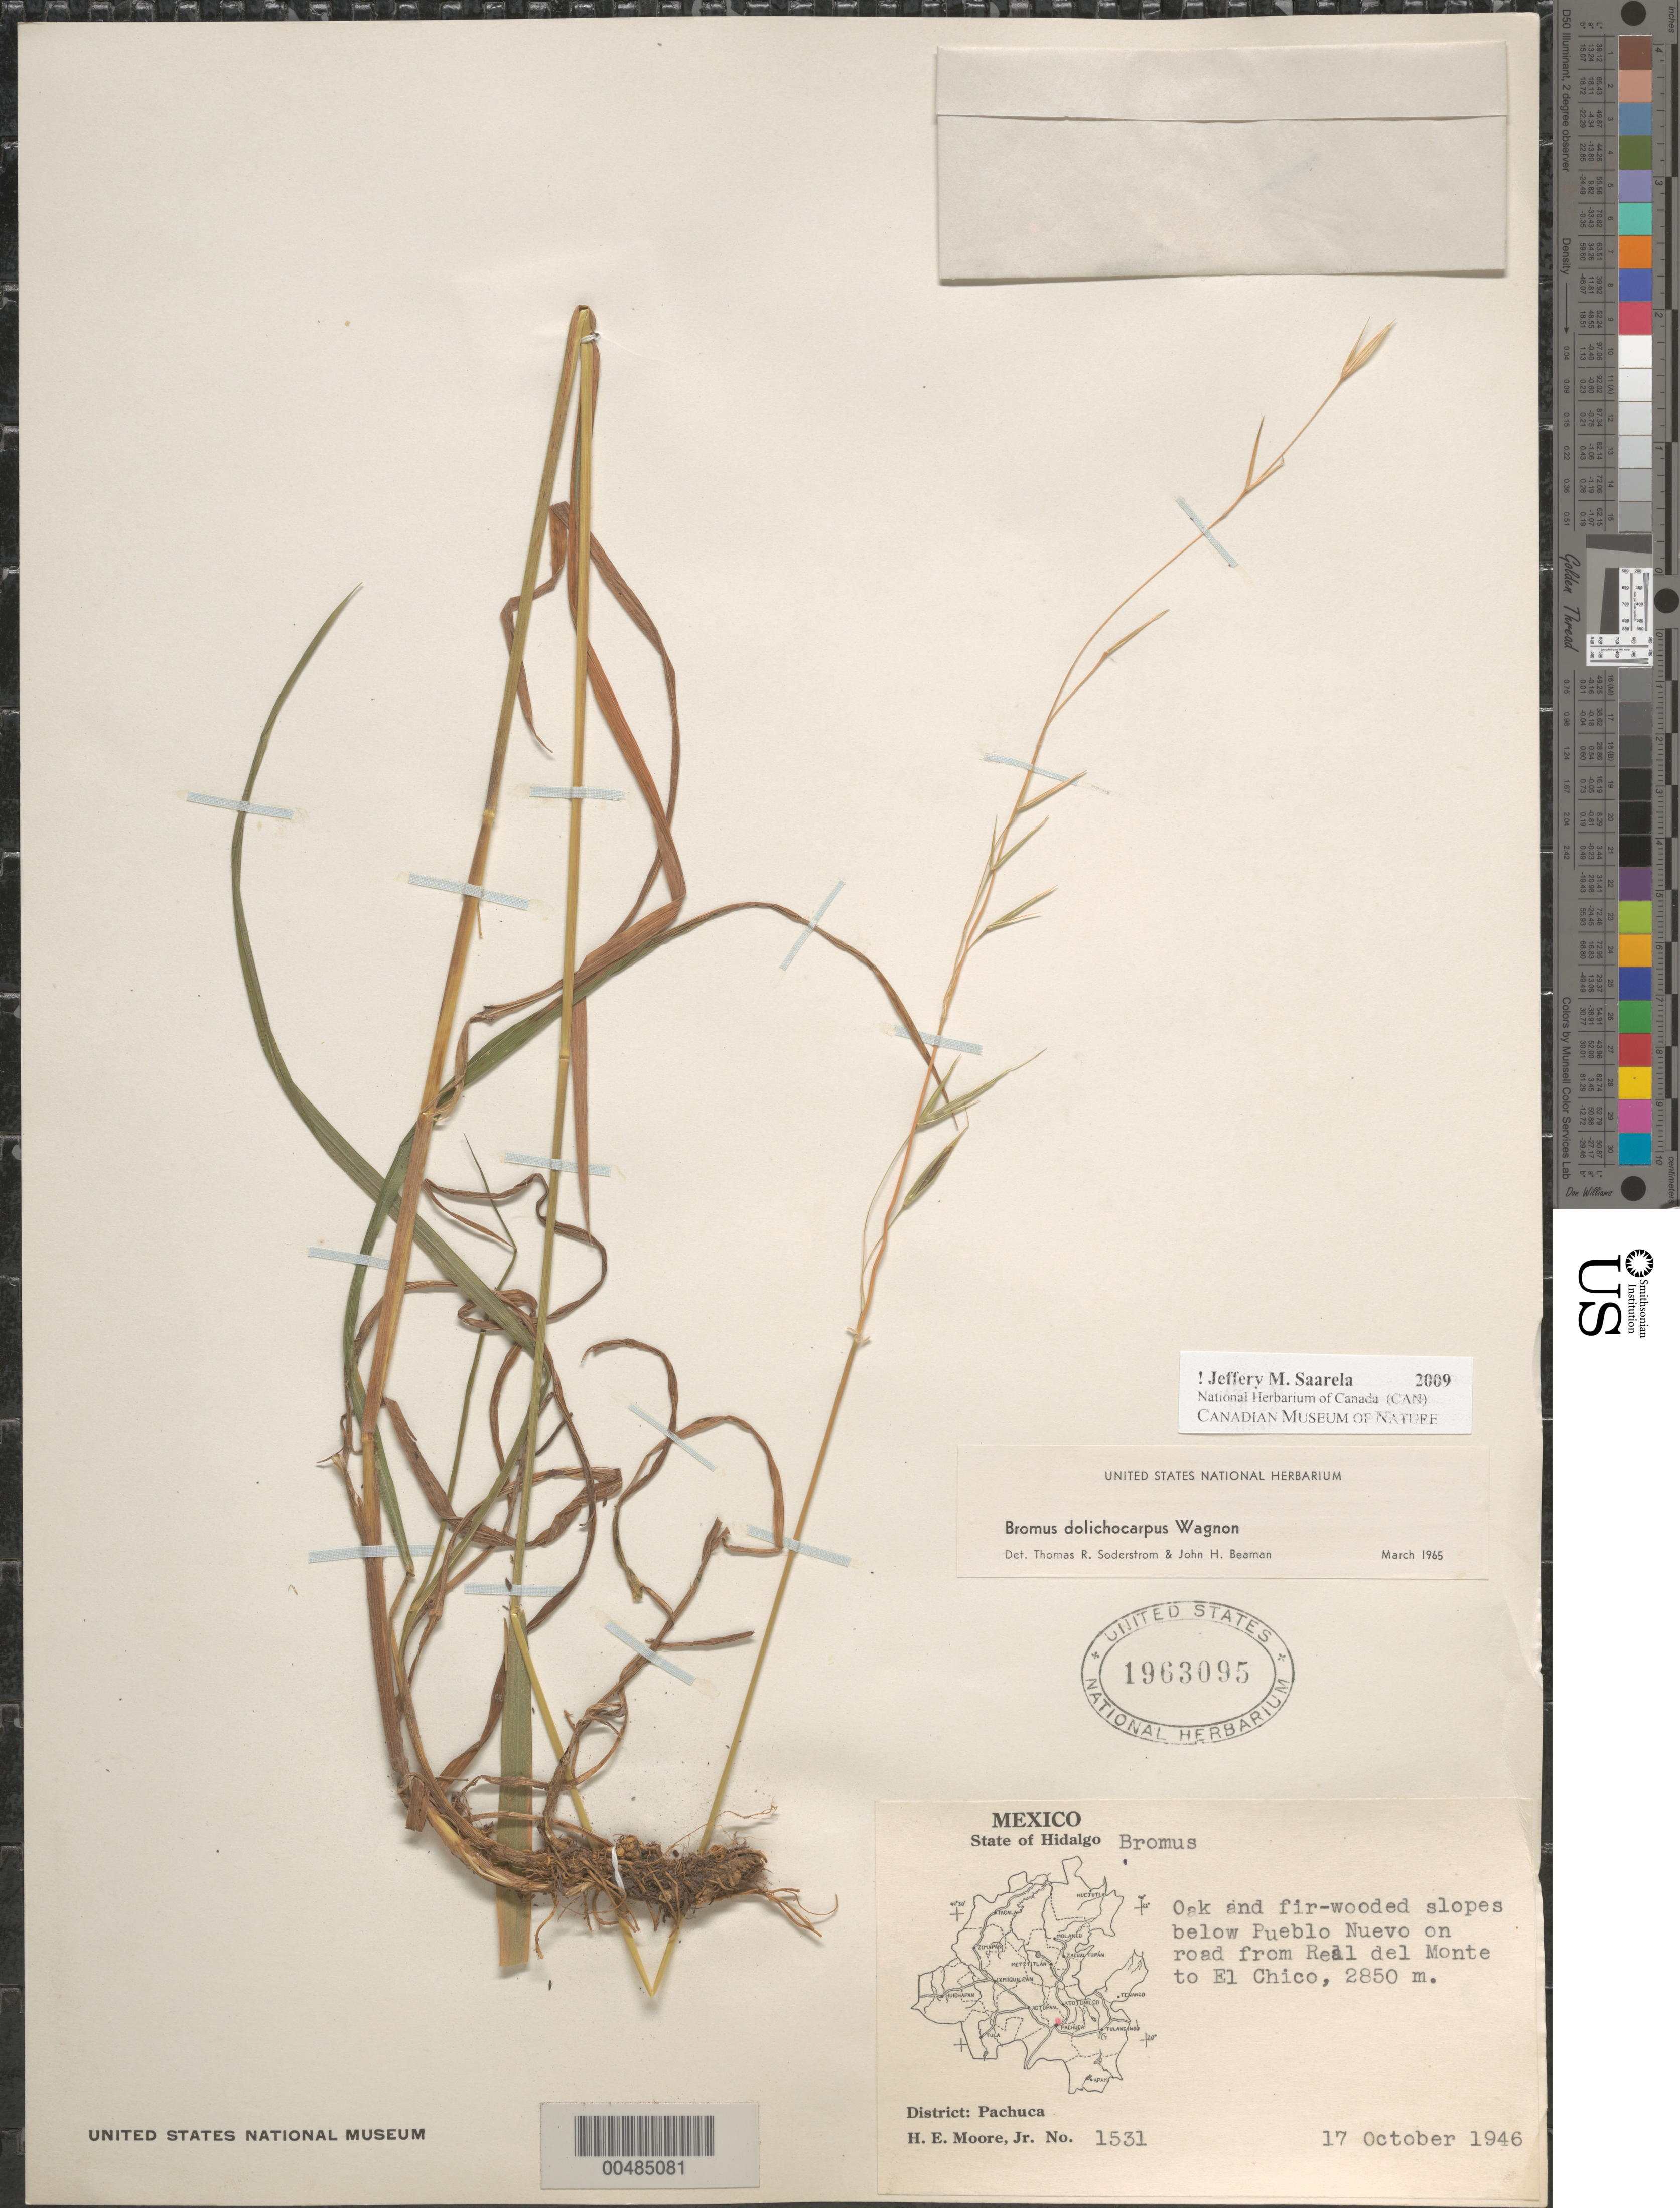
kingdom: Plantae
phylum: Tracheophyta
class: Liliopsida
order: Poales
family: Poaceae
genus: Bromus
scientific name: Bromus dolichocarpus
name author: Wagnon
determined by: Soderstrom, T. R.; Beaman, J. H.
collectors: H. E. Moore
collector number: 1531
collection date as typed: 17 Oct 1946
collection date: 1946-10-17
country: Mexico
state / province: Hidalgo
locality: Pachuca Dist., below Pueblo Nuevo on road from Real del Monte to El Chico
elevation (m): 2850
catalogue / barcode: US 1963095